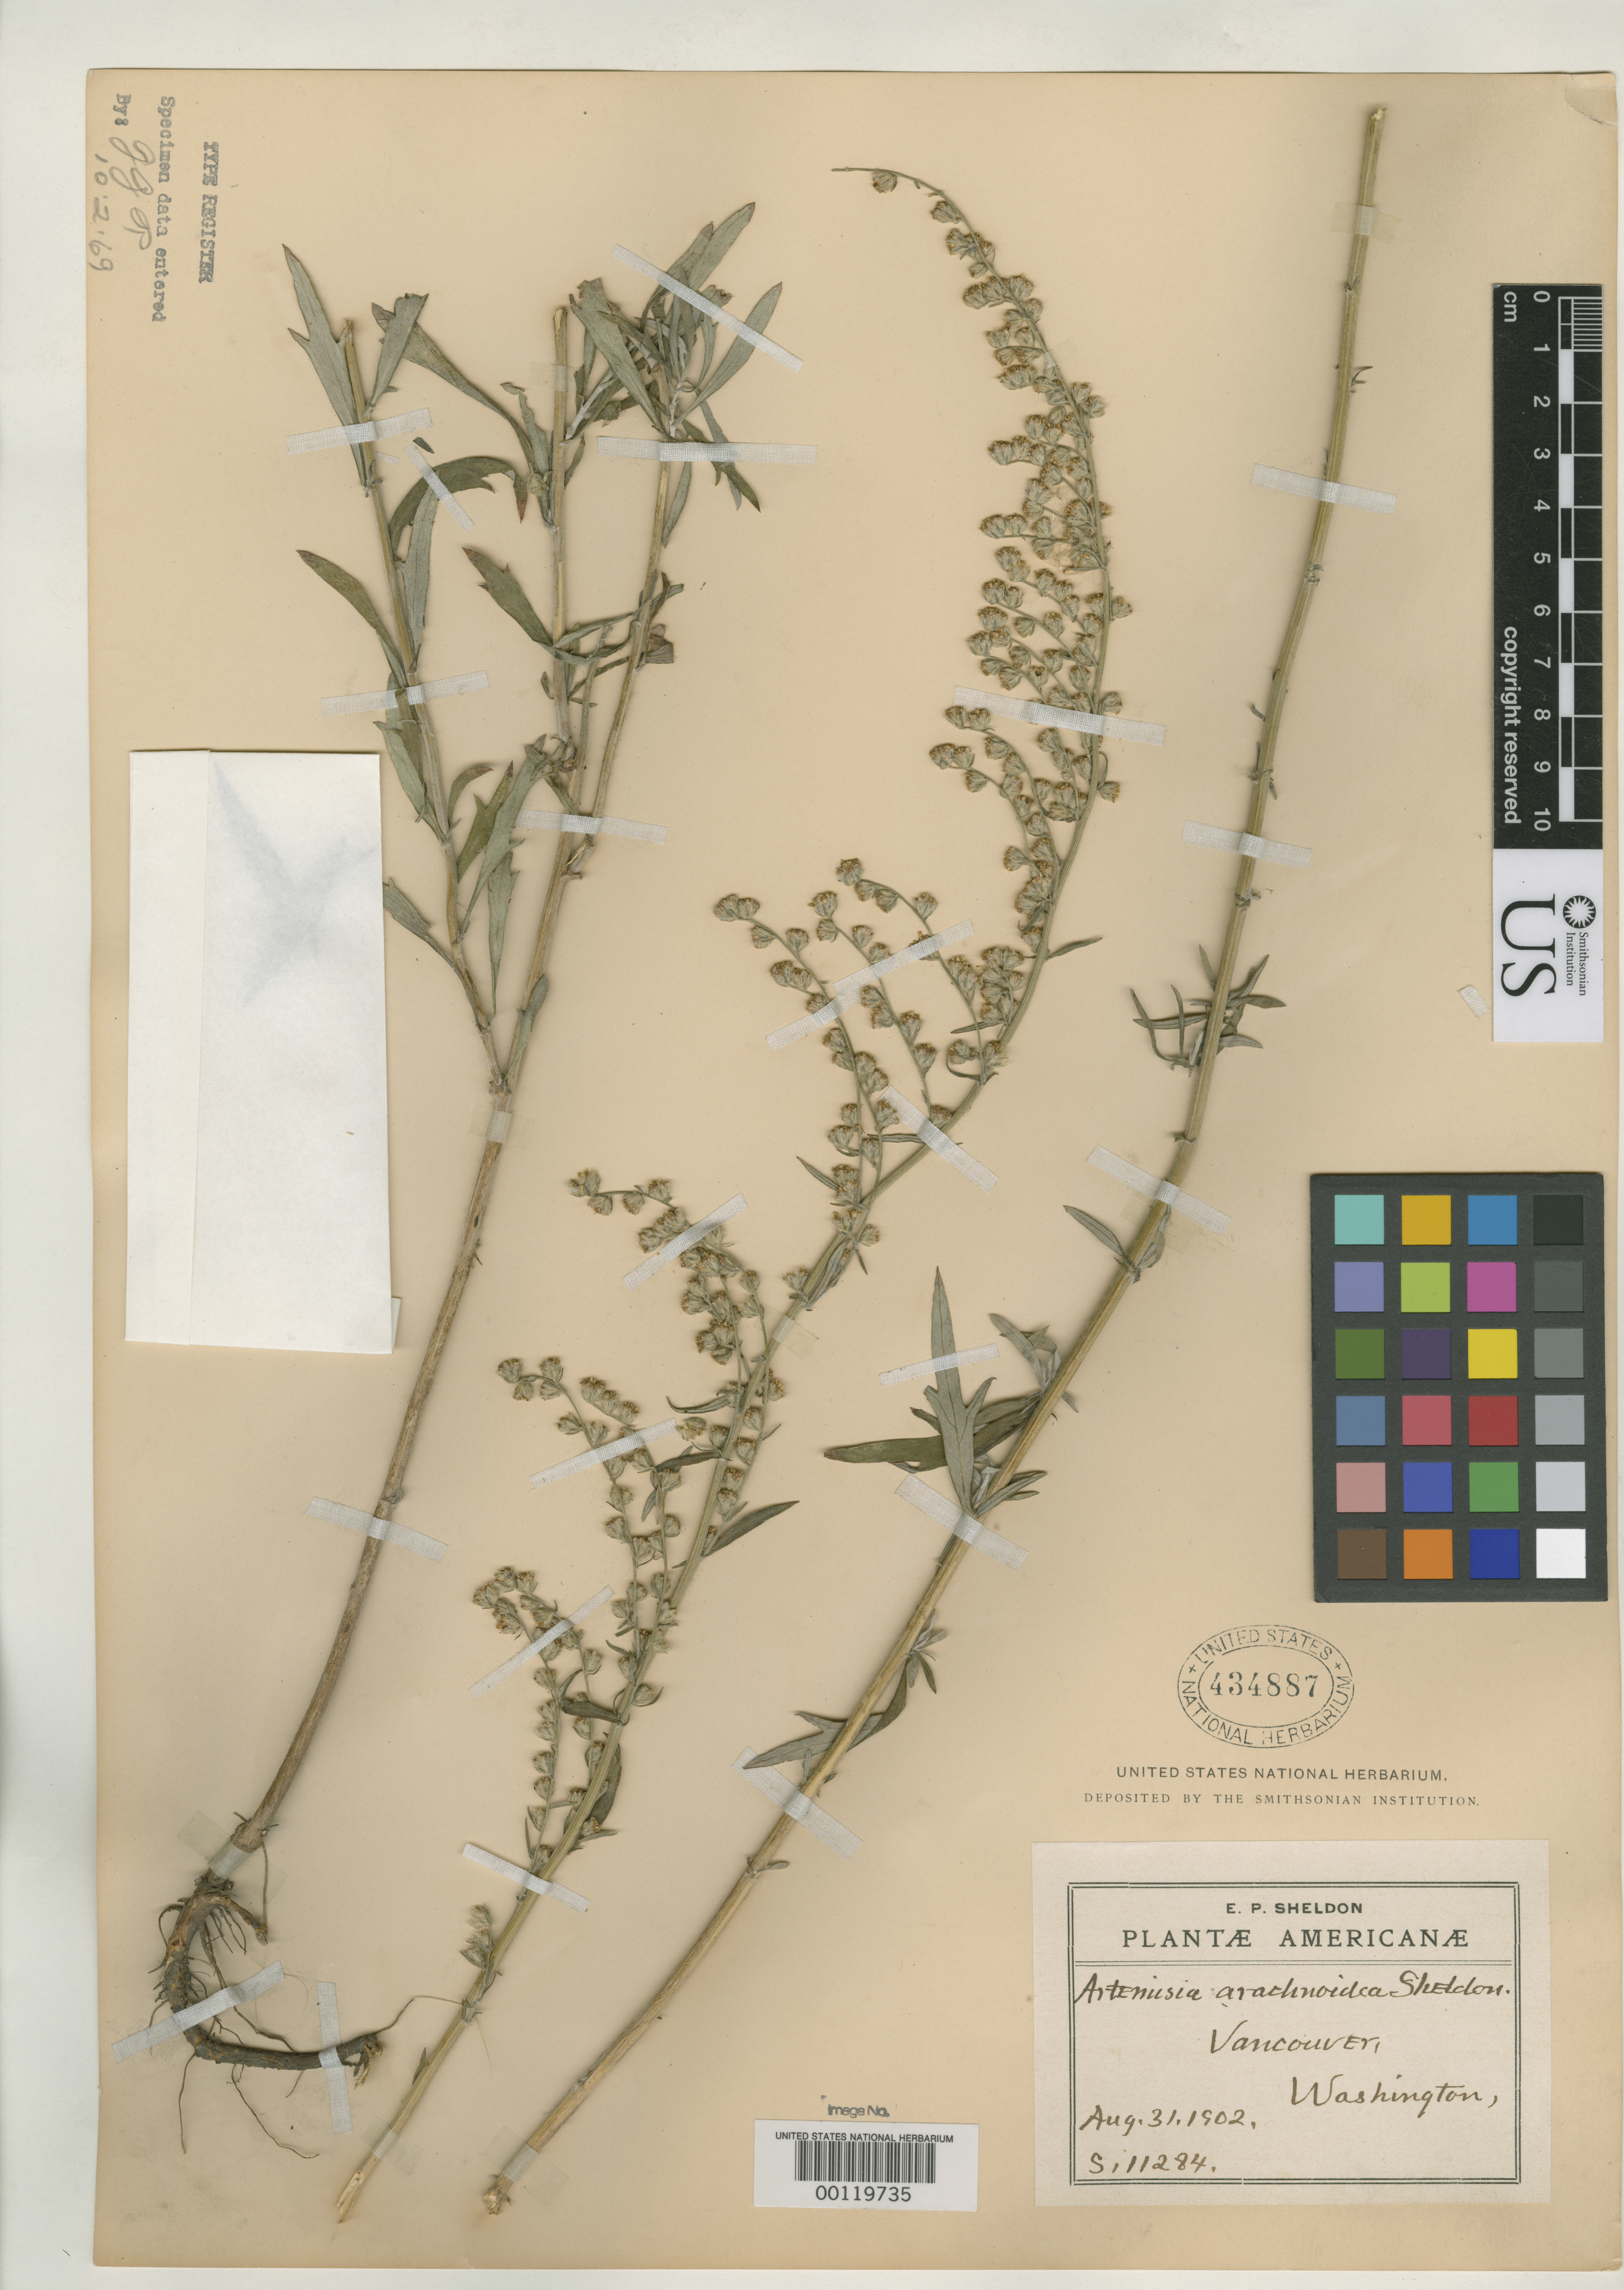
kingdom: Plantae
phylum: Tracheophyta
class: Magnoliopsida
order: Asterales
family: Asteraceae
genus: Artemisia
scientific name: Artemisia arachnoidea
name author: E. Sheld.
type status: Type Collection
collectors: E. P. Sheldon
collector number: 11284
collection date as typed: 31 Aug 1902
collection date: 1902-08-31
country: United States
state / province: Washington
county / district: Clark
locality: Vancouver, Columbia River.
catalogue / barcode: US 434887